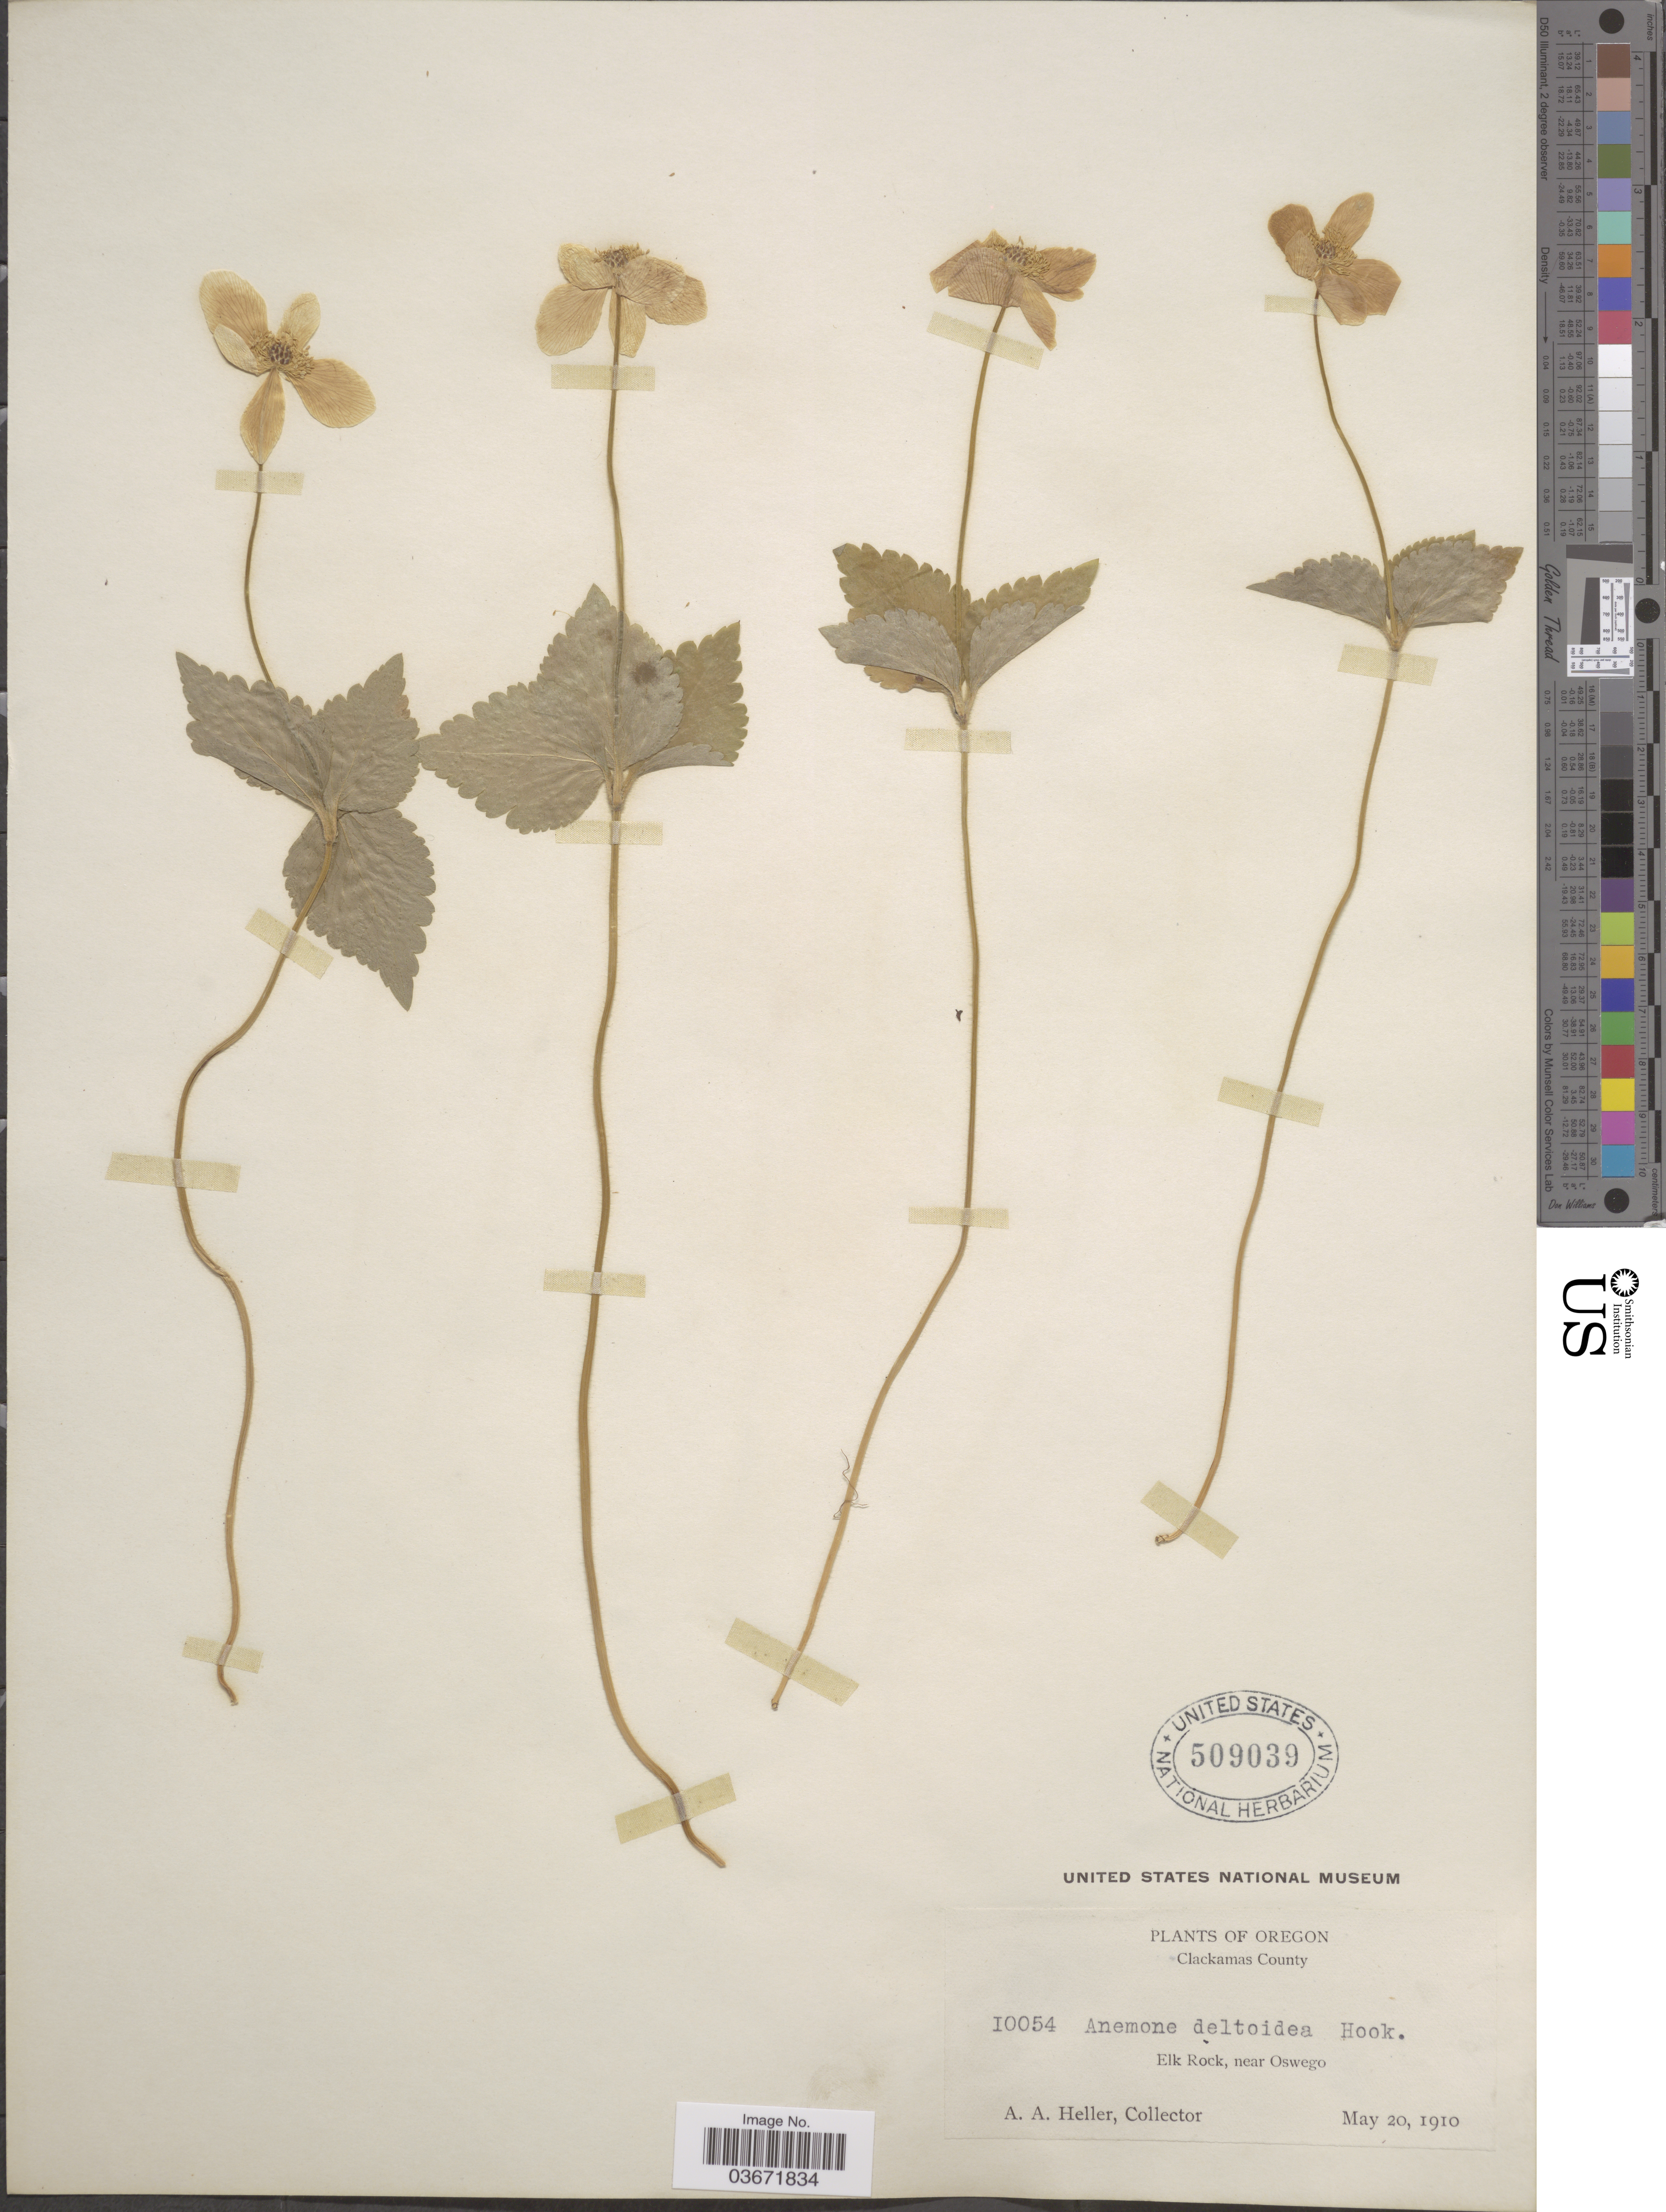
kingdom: Plantae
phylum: Tracheophyta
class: Magnoliopsida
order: Ranunculales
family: Ranunculaceae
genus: Anemone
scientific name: Anemone deltoidea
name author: Douglas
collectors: A. A. Heller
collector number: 10054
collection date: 1910-05-20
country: United States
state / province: Oregon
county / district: Clackamas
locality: Clackamas County. Elk Rock, near Oswego.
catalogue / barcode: US 509039